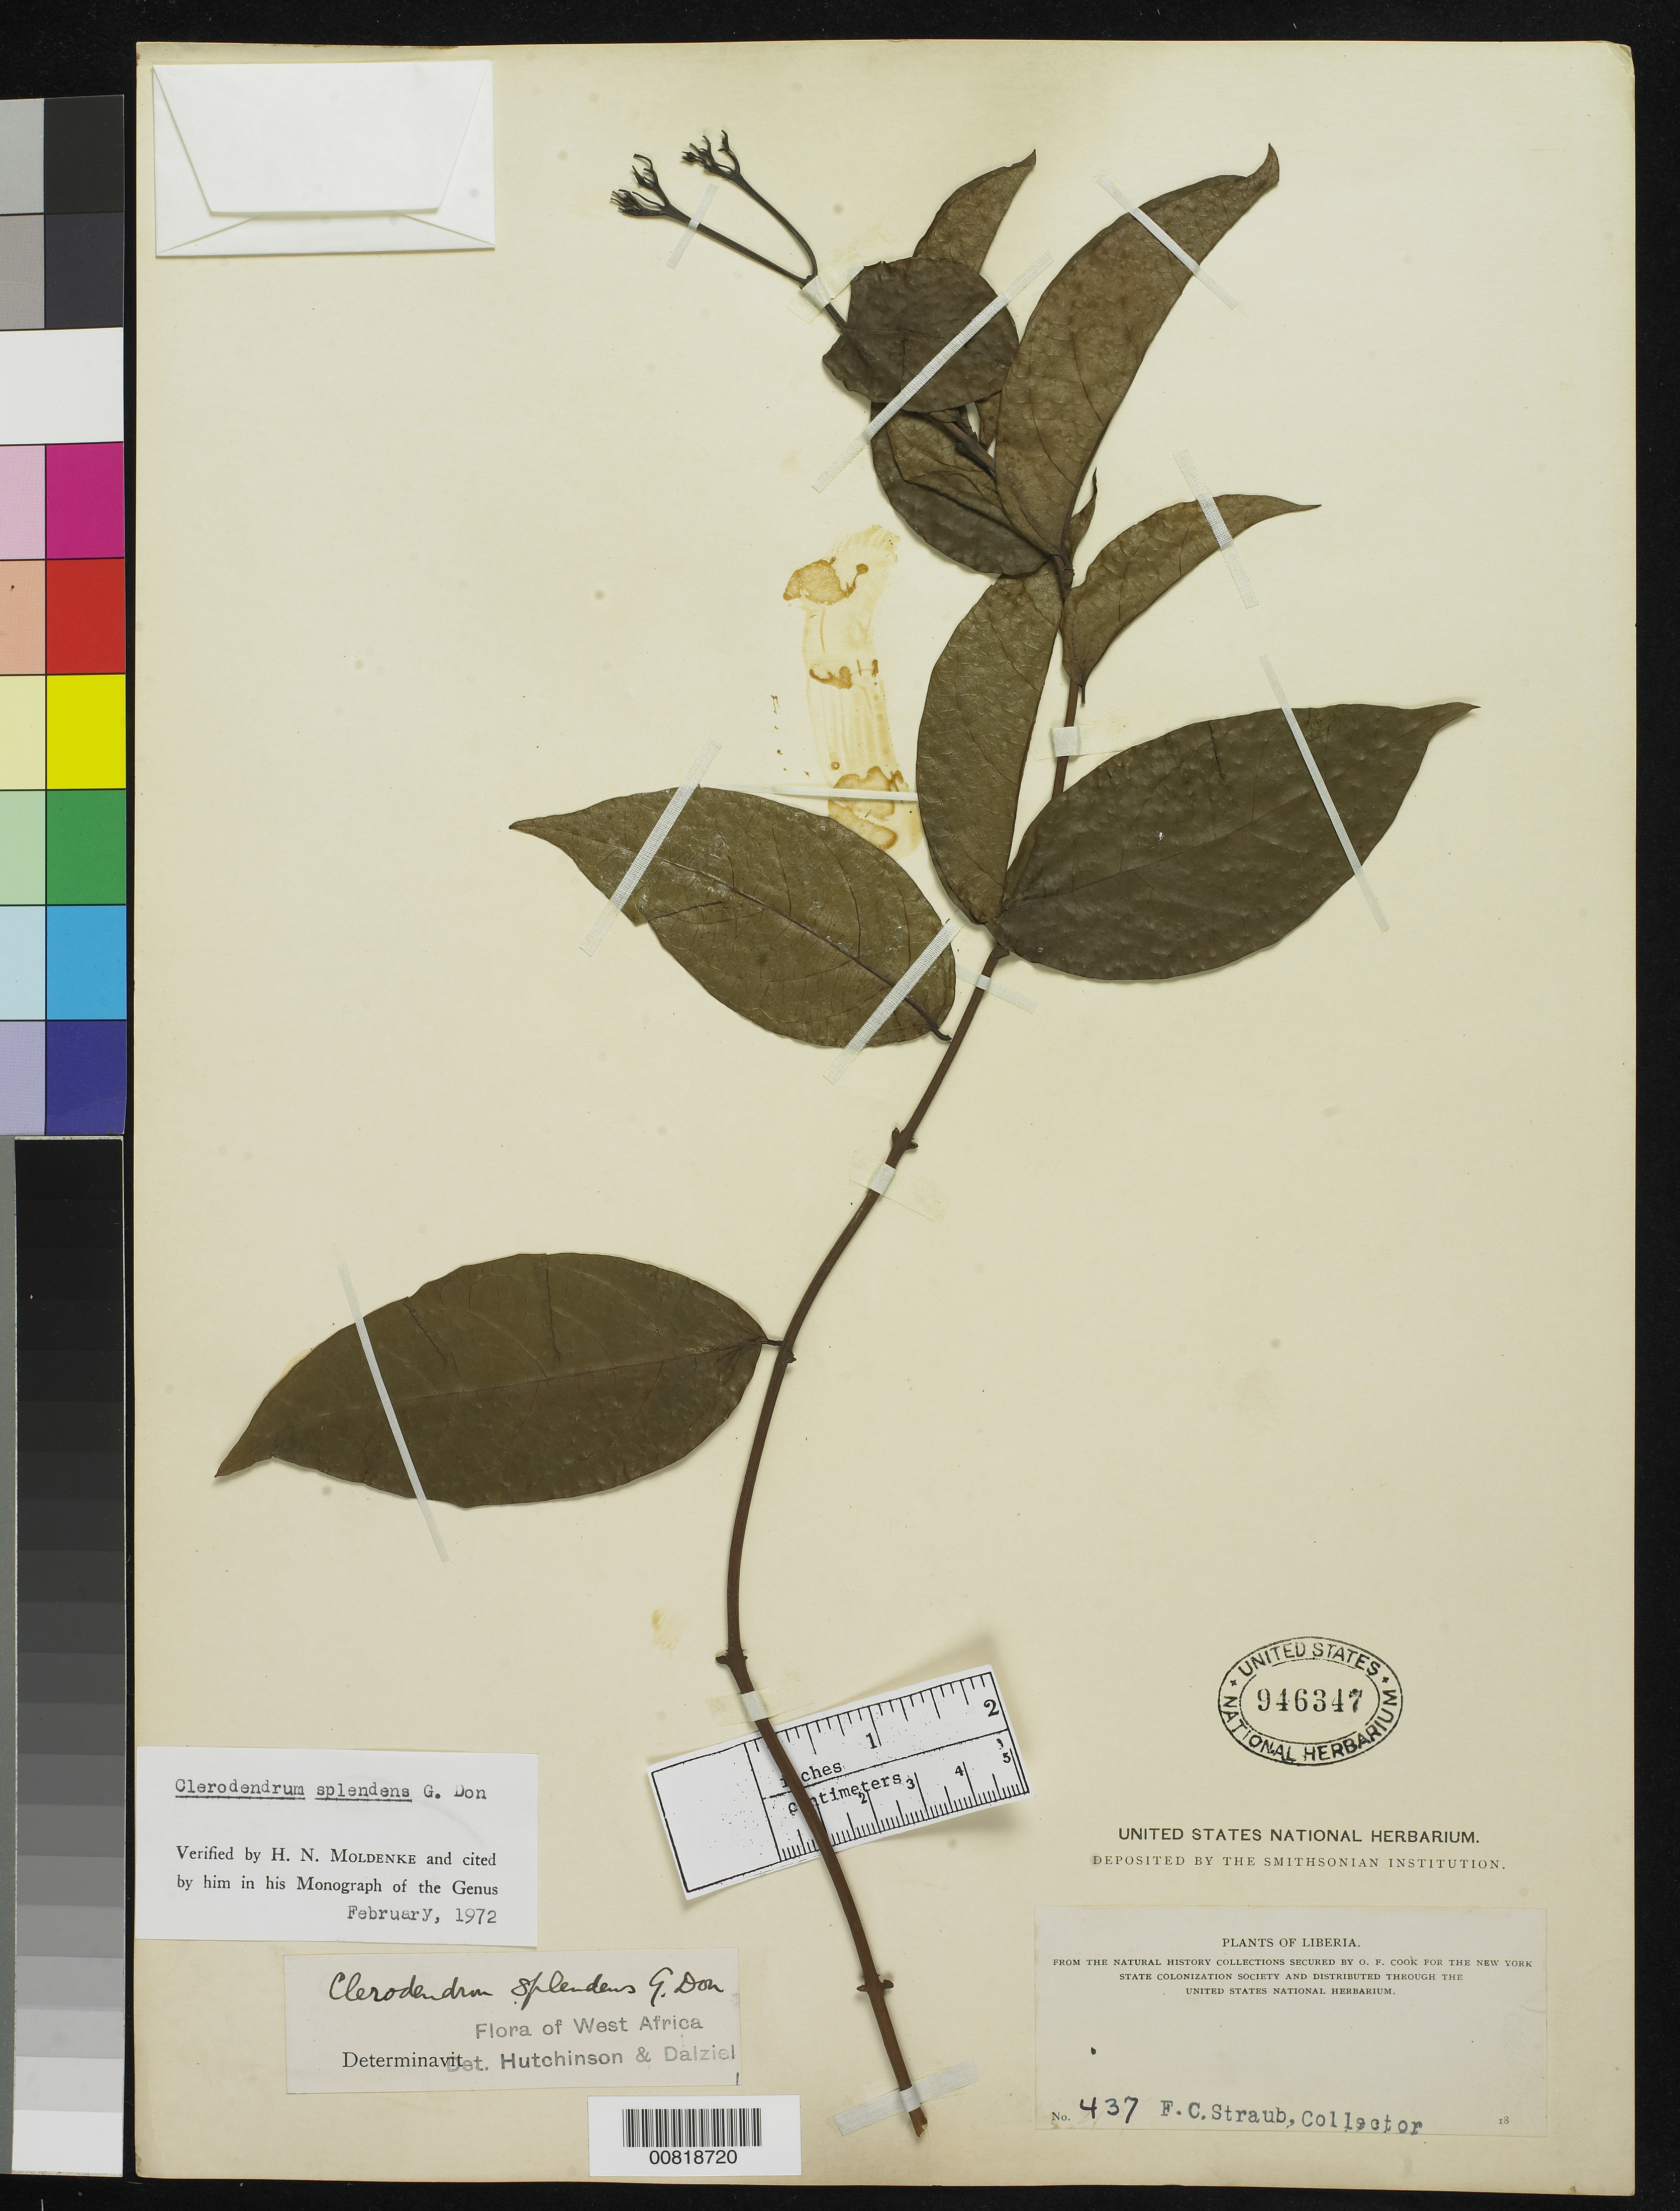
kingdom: Plantae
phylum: Tracheophyta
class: Magnoliopsida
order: Lamiales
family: Lamiaceae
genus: Clerodendrum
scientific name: Clerodendrum splendens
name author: G. Don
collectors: F. Straub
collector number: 437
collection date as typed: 18--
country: Liberia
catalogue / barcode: US 946347